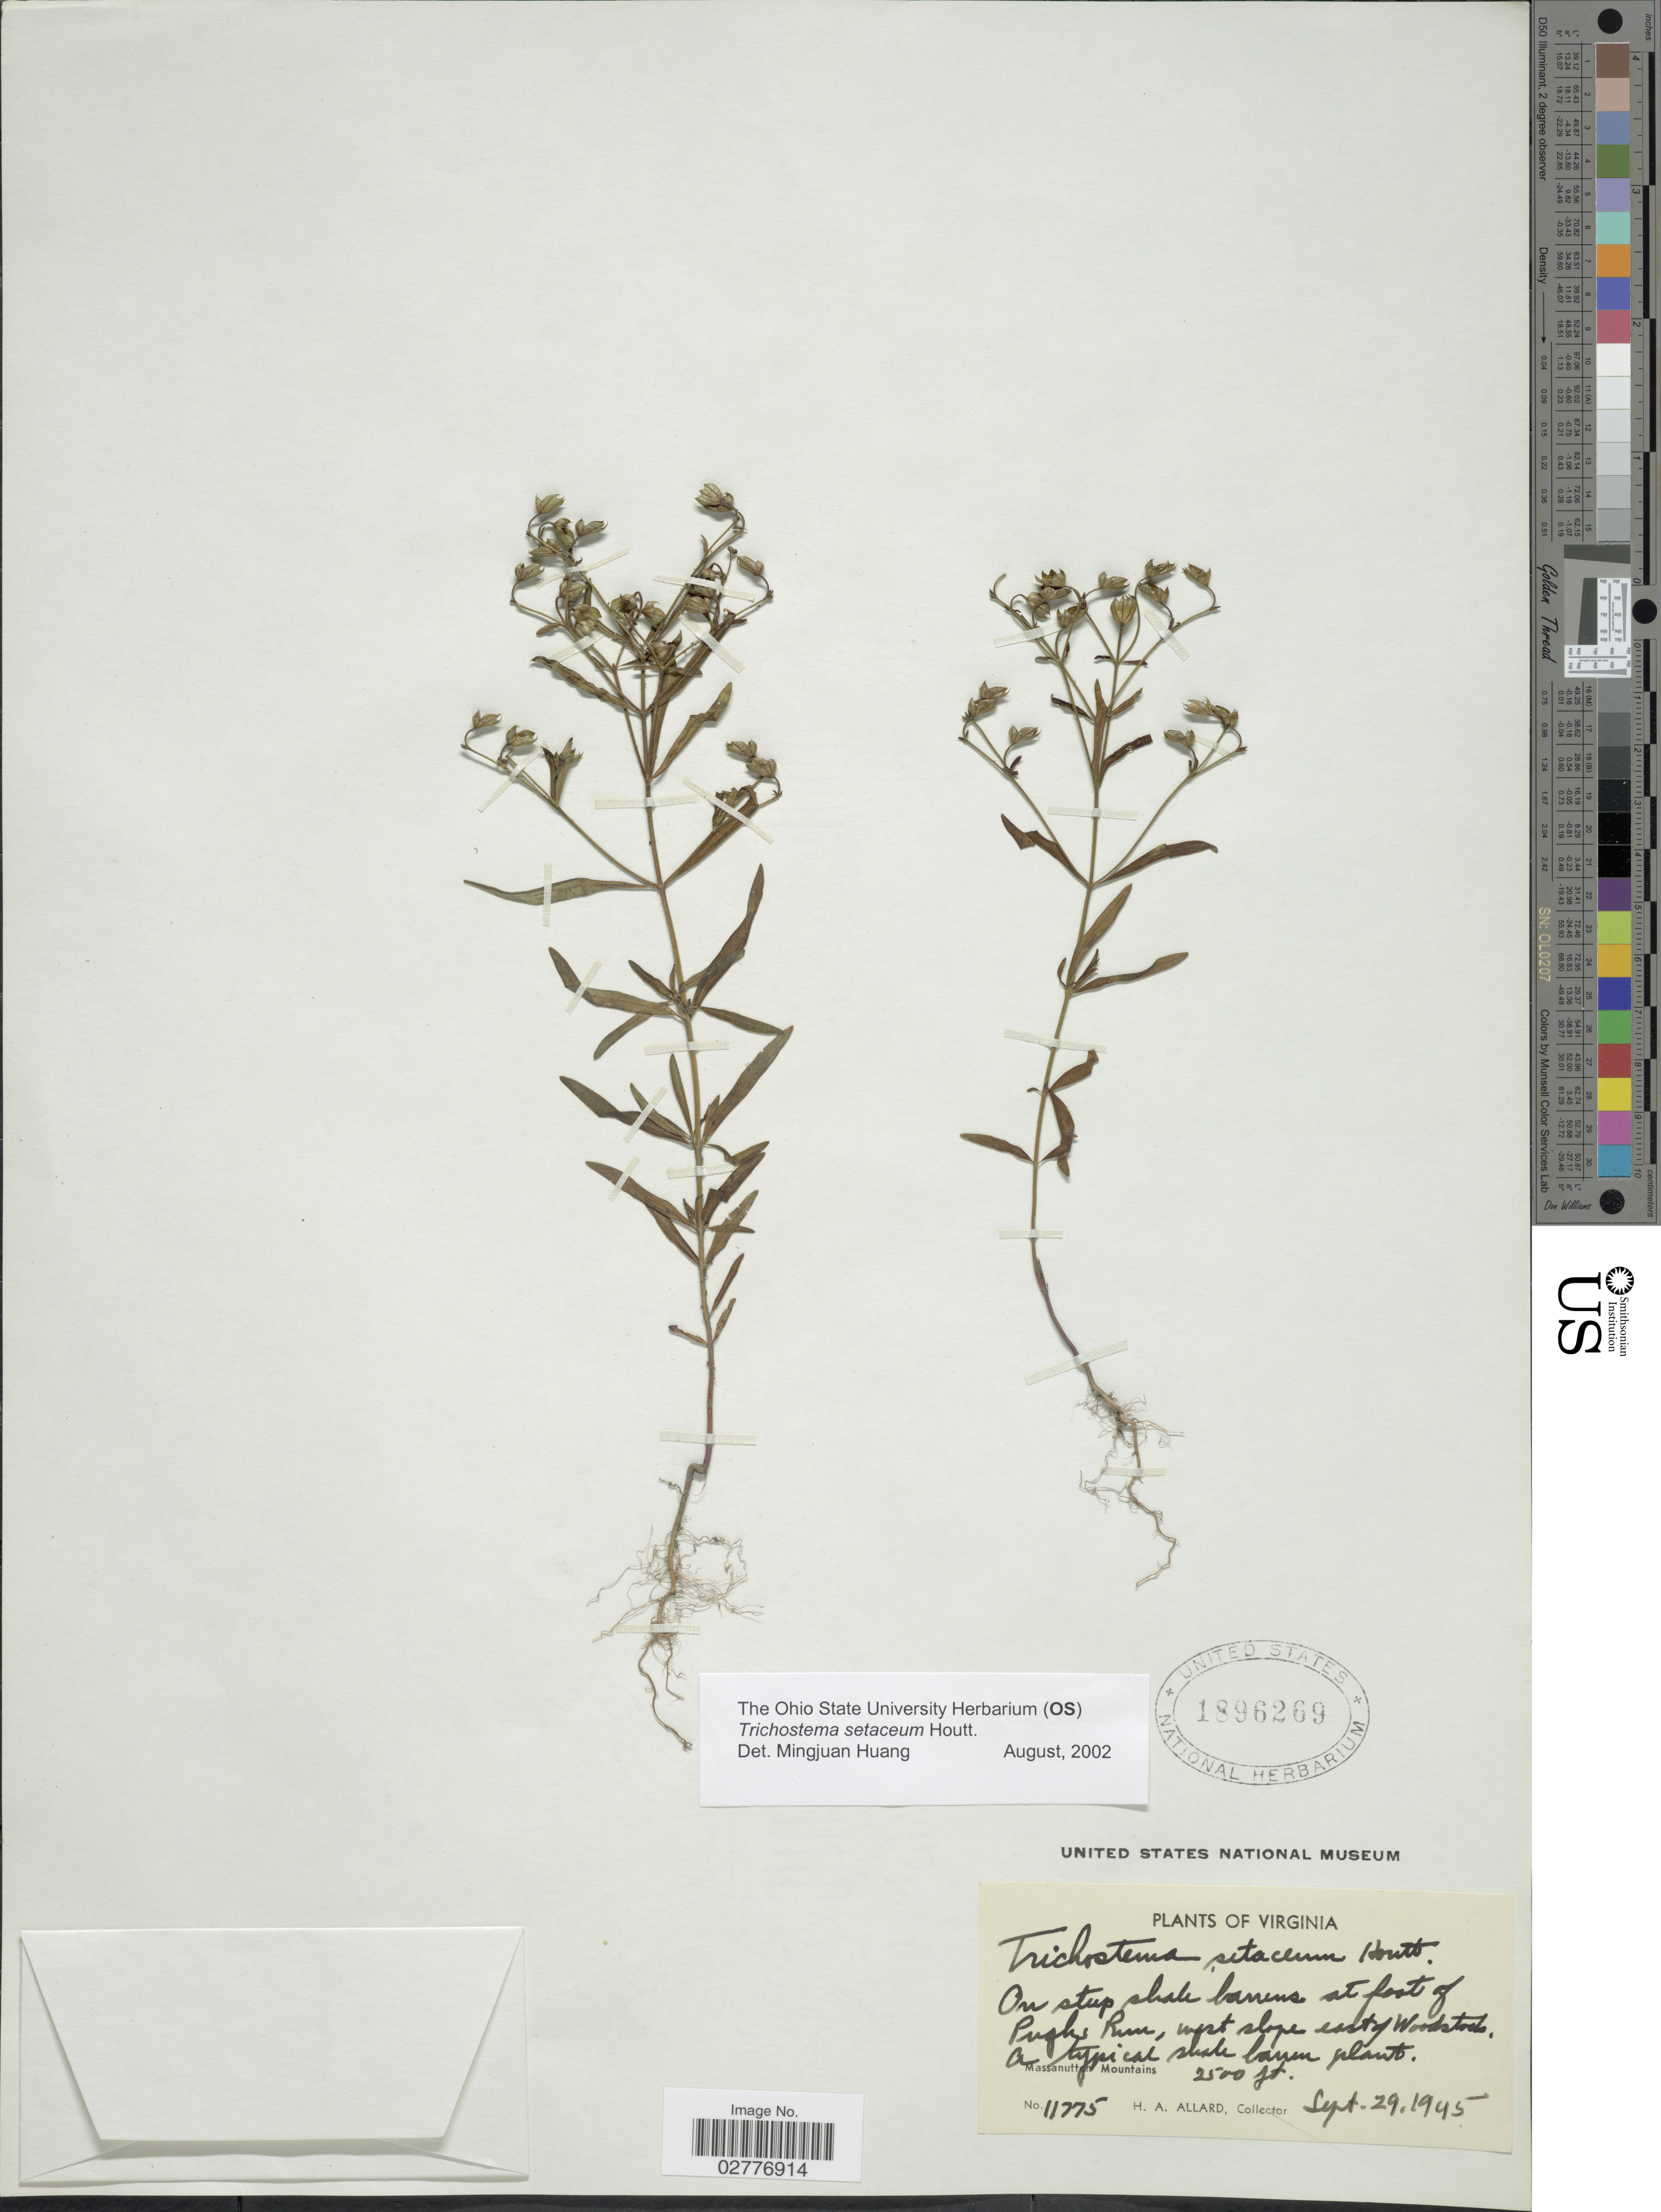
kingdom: Plantae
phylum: Tracheophyta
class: Magnoliopsida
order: Lamiales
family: Lamiaceae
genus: Trichostema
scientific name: Trichostema setaceum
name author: Houtt.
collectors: H. A. Allard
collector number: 11775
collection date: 1945-09-29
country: United States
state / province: Virginia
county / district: Shenandoah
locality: On steep shale barrens at foot of Pughs Run, west slope east of Woodstock. Massanutten Mountain.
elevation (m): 762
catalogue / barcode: US 1896269